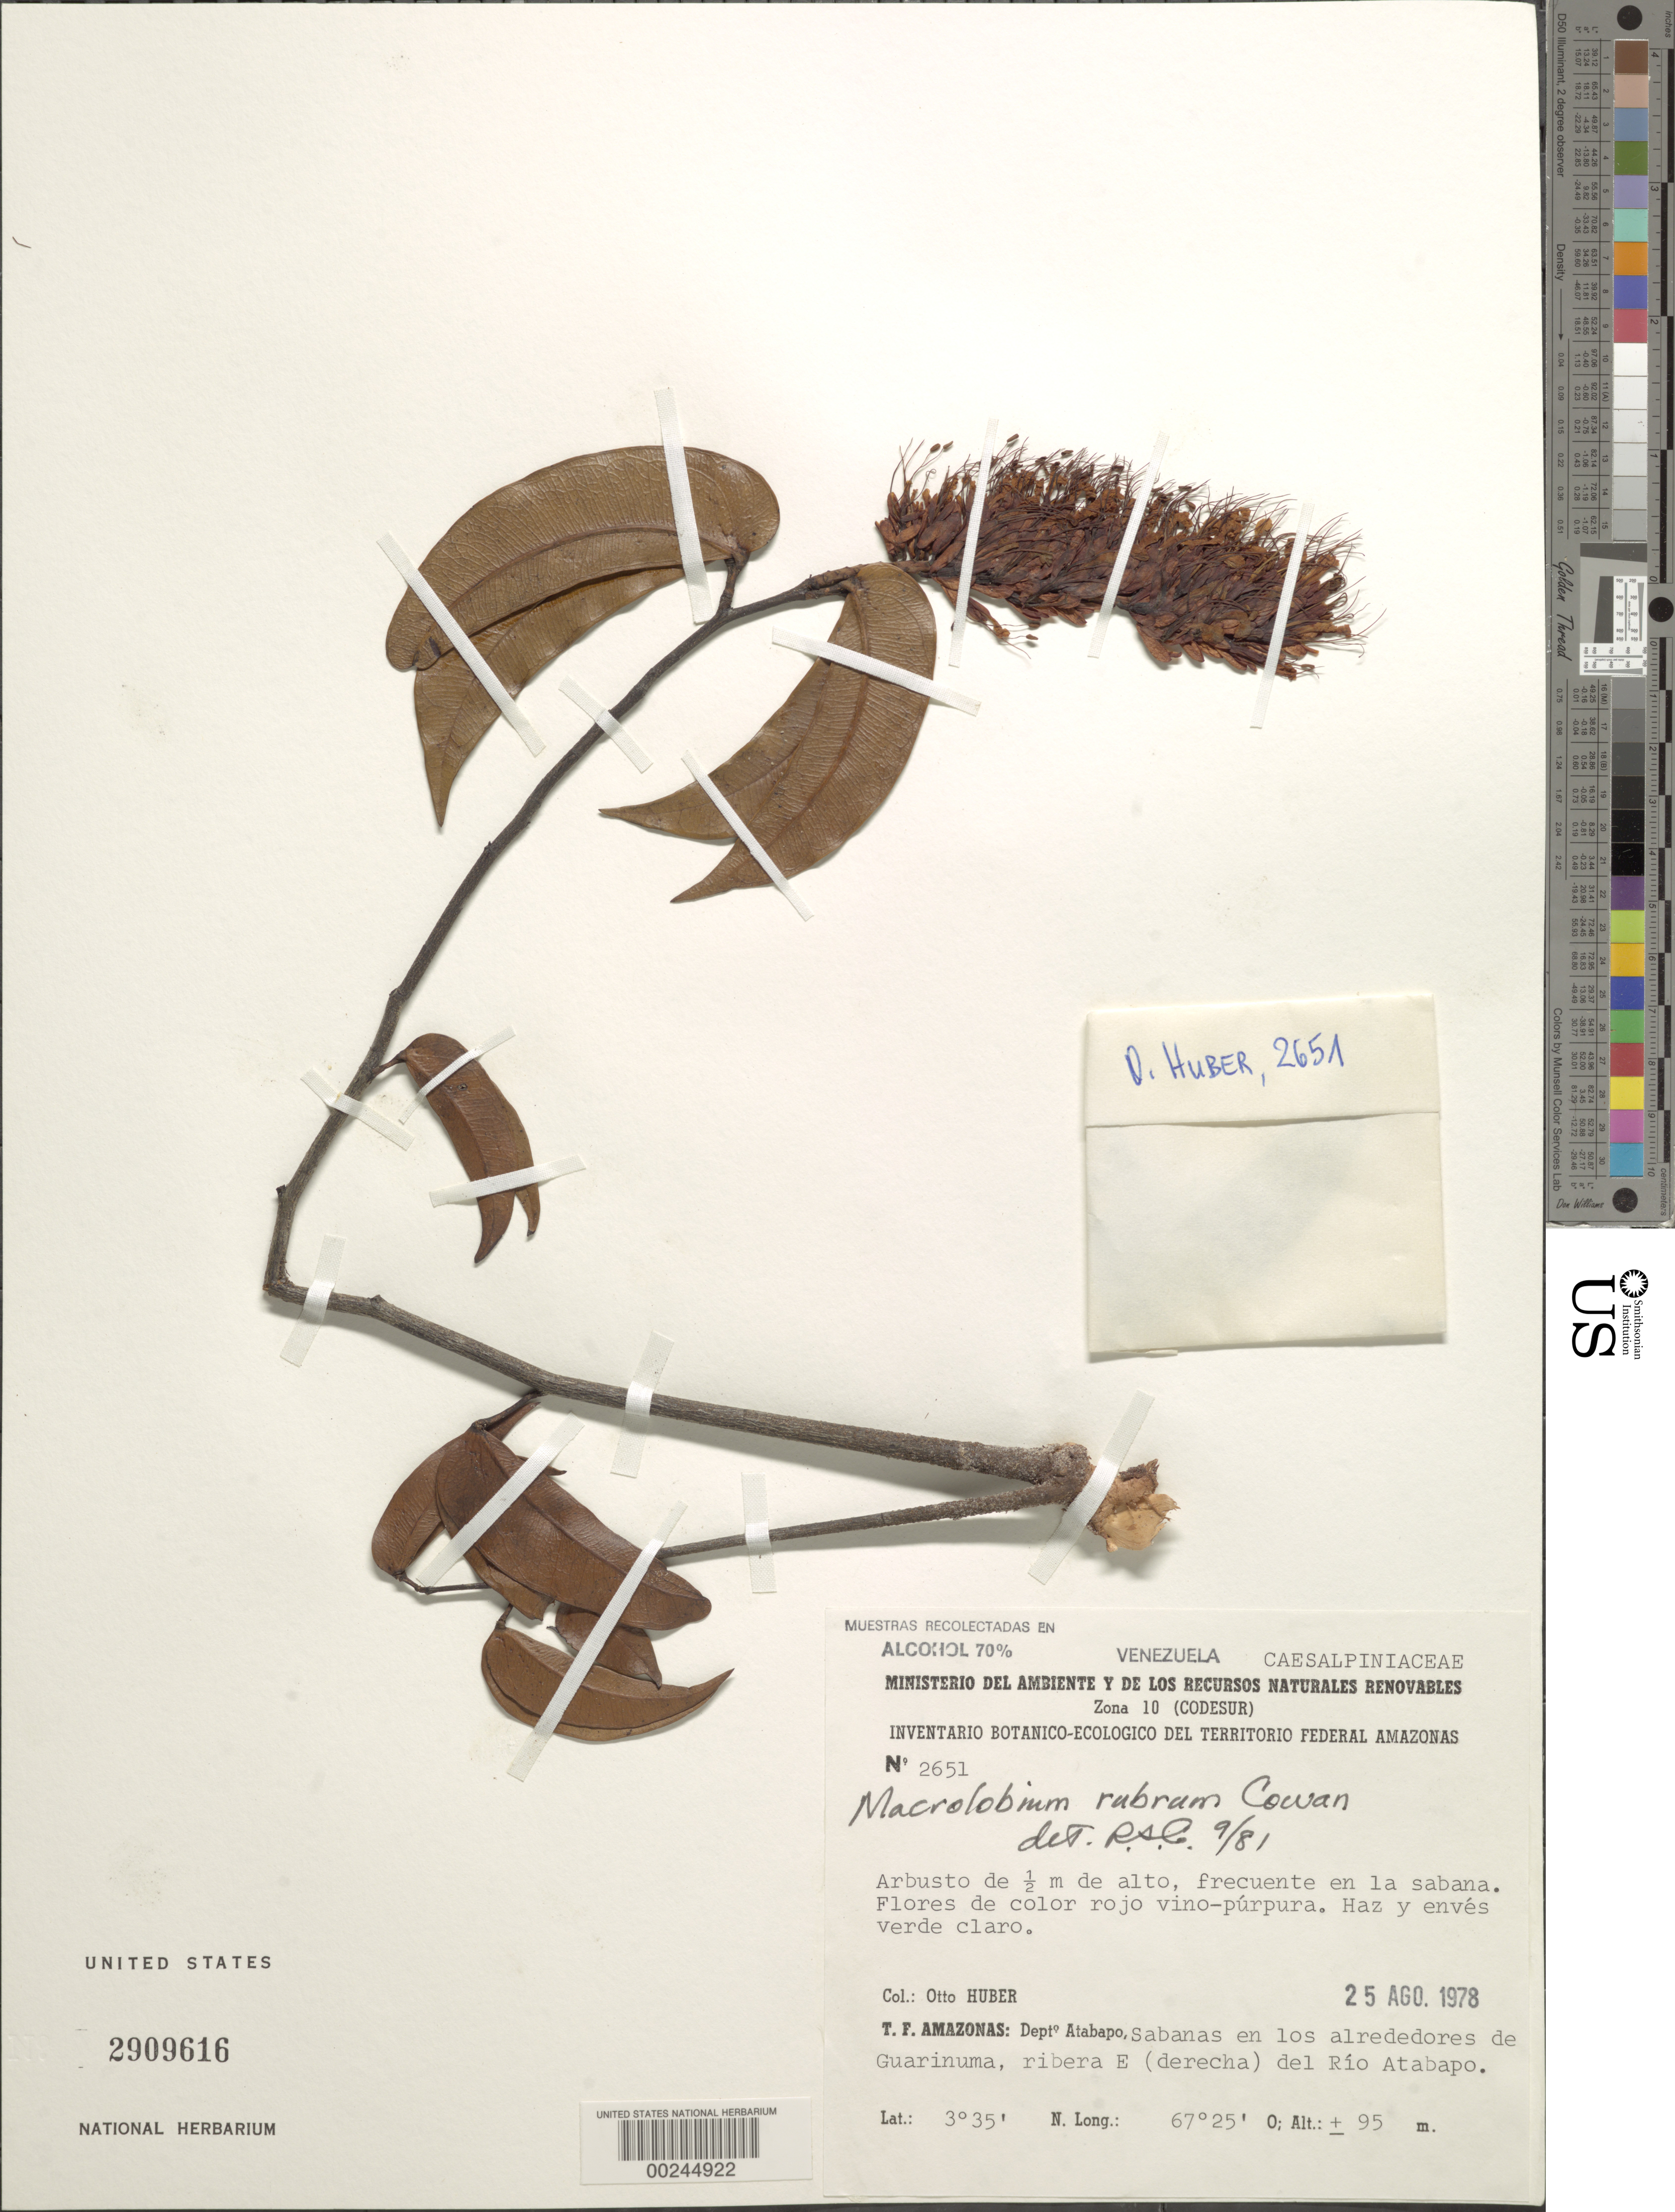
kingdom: Plantae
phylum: Tracheophyta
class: Magnoliopsida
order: Fabales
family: Fabaceae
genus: Macrolobium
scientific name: Macrolobium rubrum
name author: R.S. Cowan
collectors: O. Huber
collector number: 2651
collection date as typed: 25 Aug 1978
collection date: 1978-08-25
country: Venezuela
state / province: Amazonas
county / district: Atabapo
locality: Savana around guarinuma, right bank of Rio Atabapo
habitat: Savanna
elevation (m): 95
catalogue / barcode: US 2909616